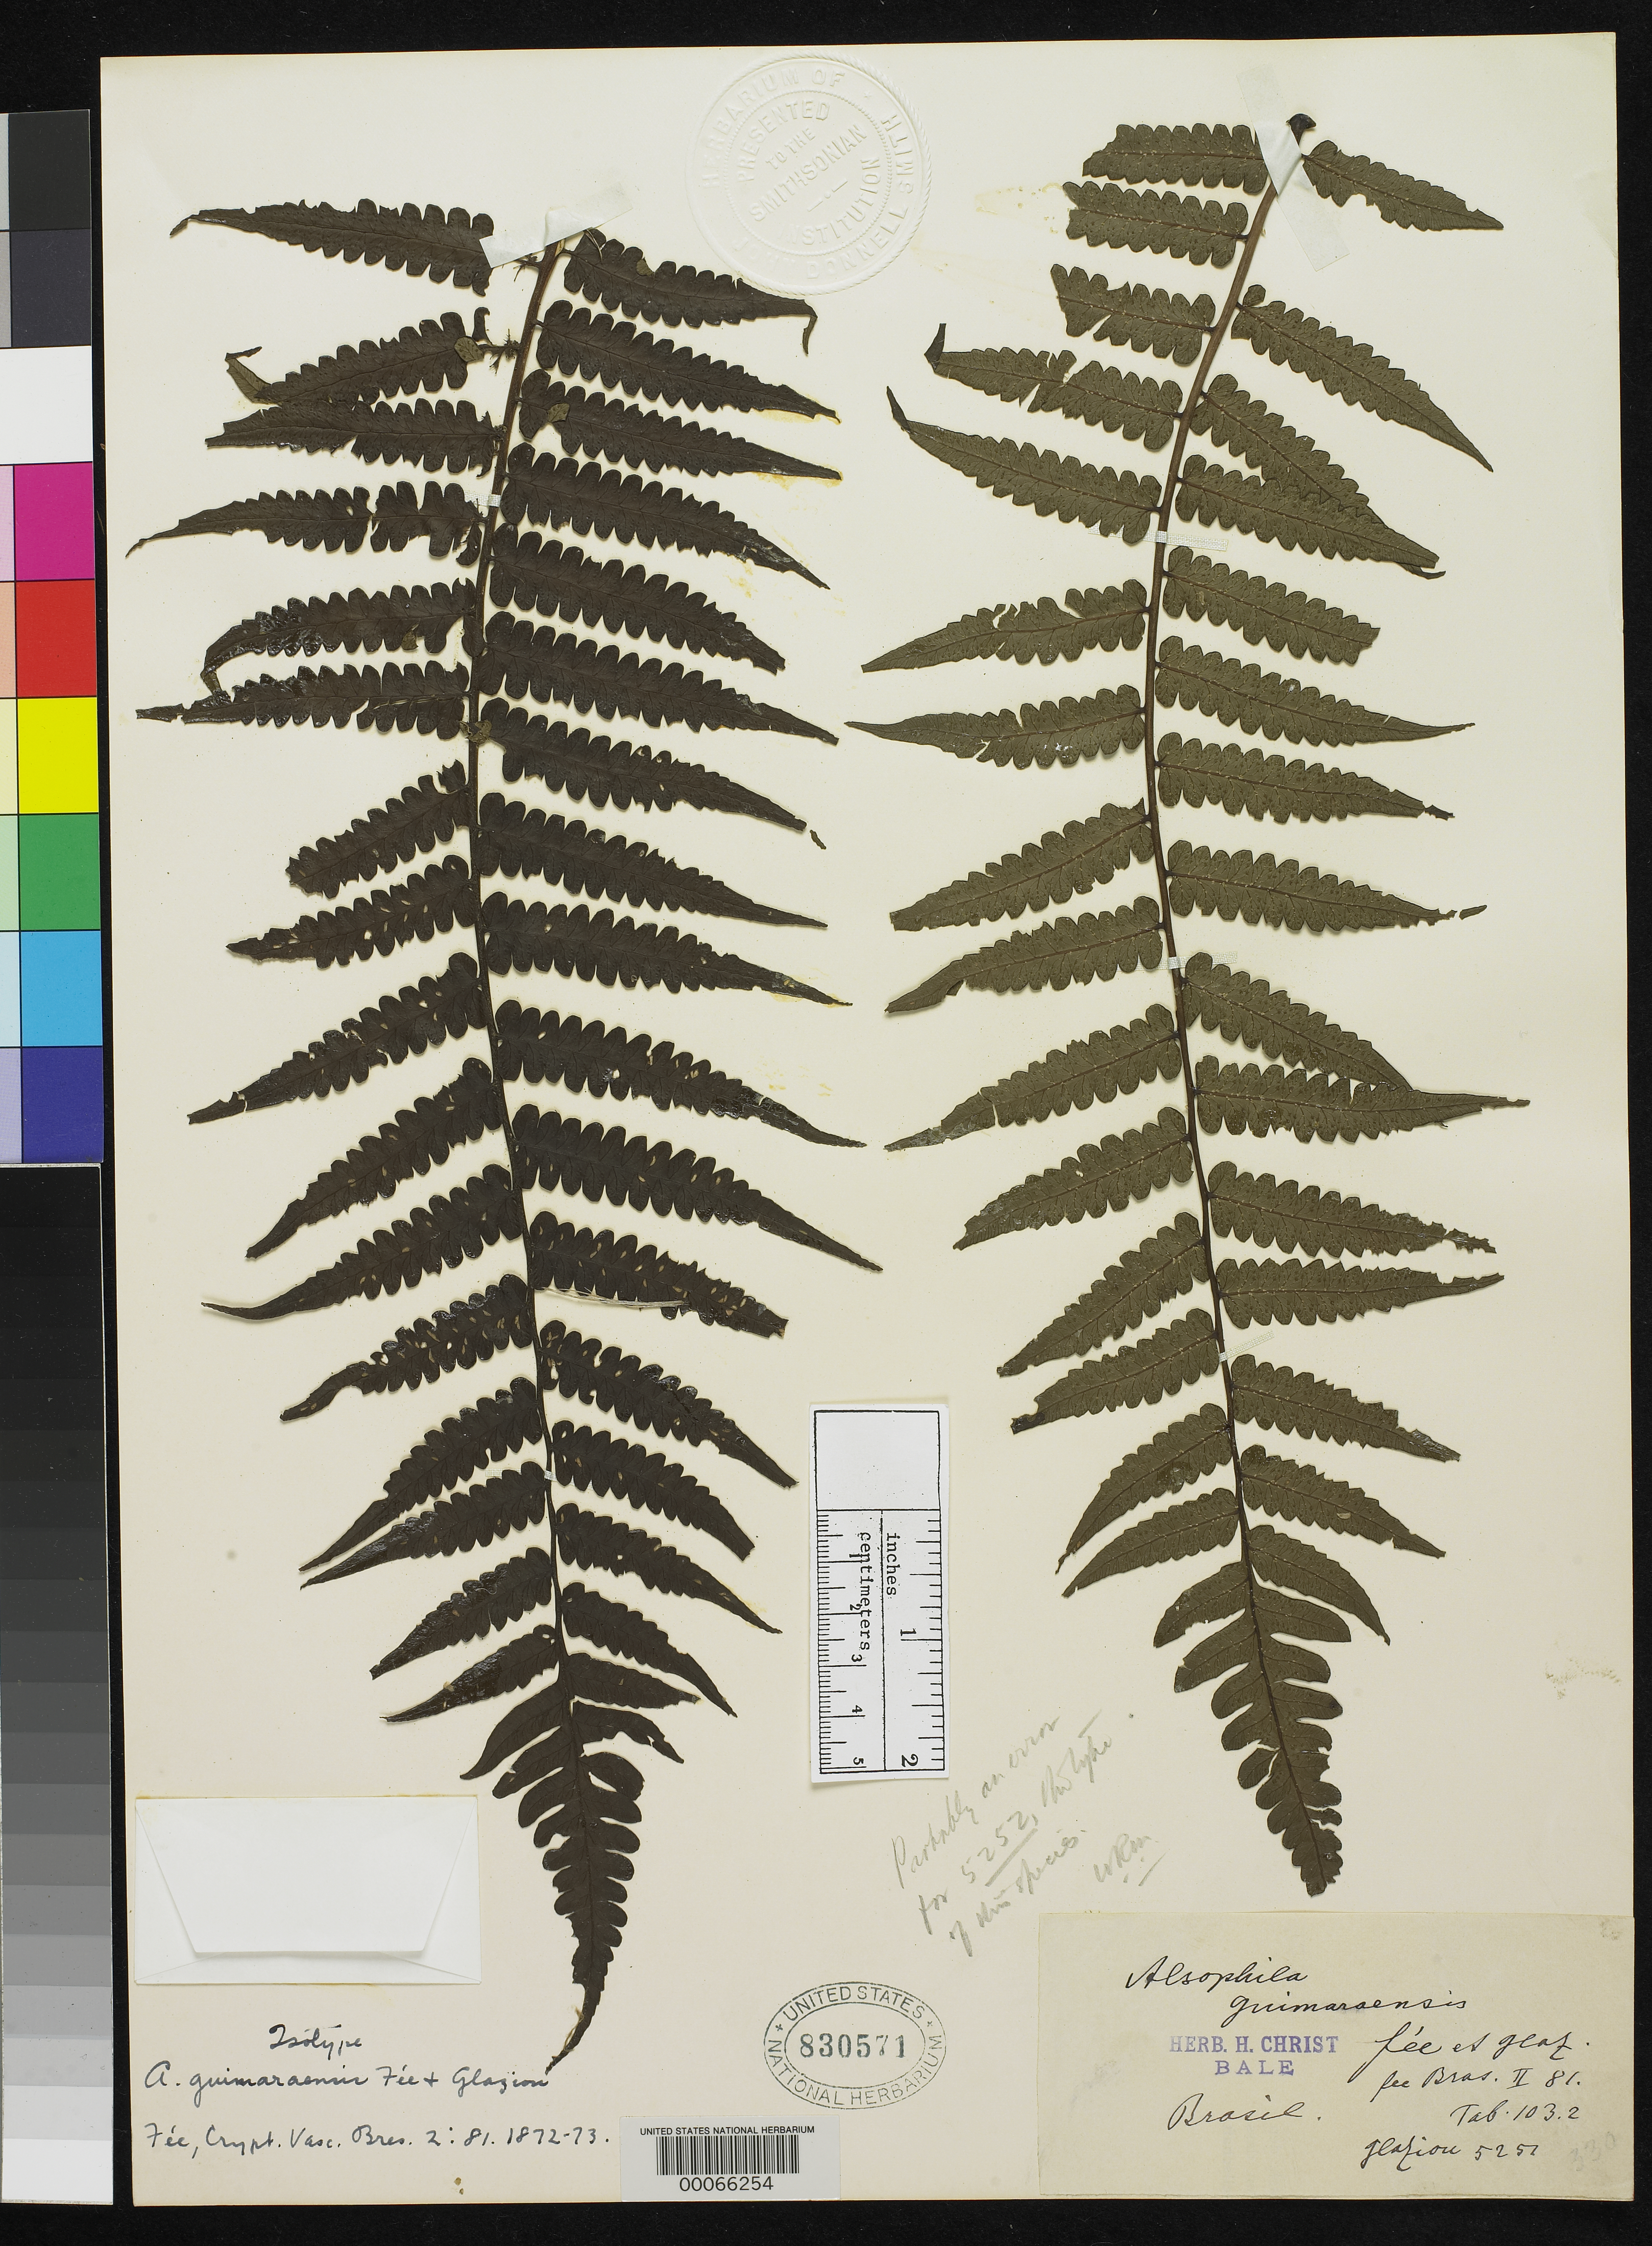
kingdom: Plantae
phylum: Tracheophyta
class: Polypodiopsida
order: Cyatheales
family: Cyatheaceae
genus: Alsophila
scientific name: Alsophila guimaraensis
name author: Fée & Glaz.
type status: Type Collection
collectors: A. F. M. Glaziou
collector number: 5251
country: Brazil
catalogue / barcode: US 830571